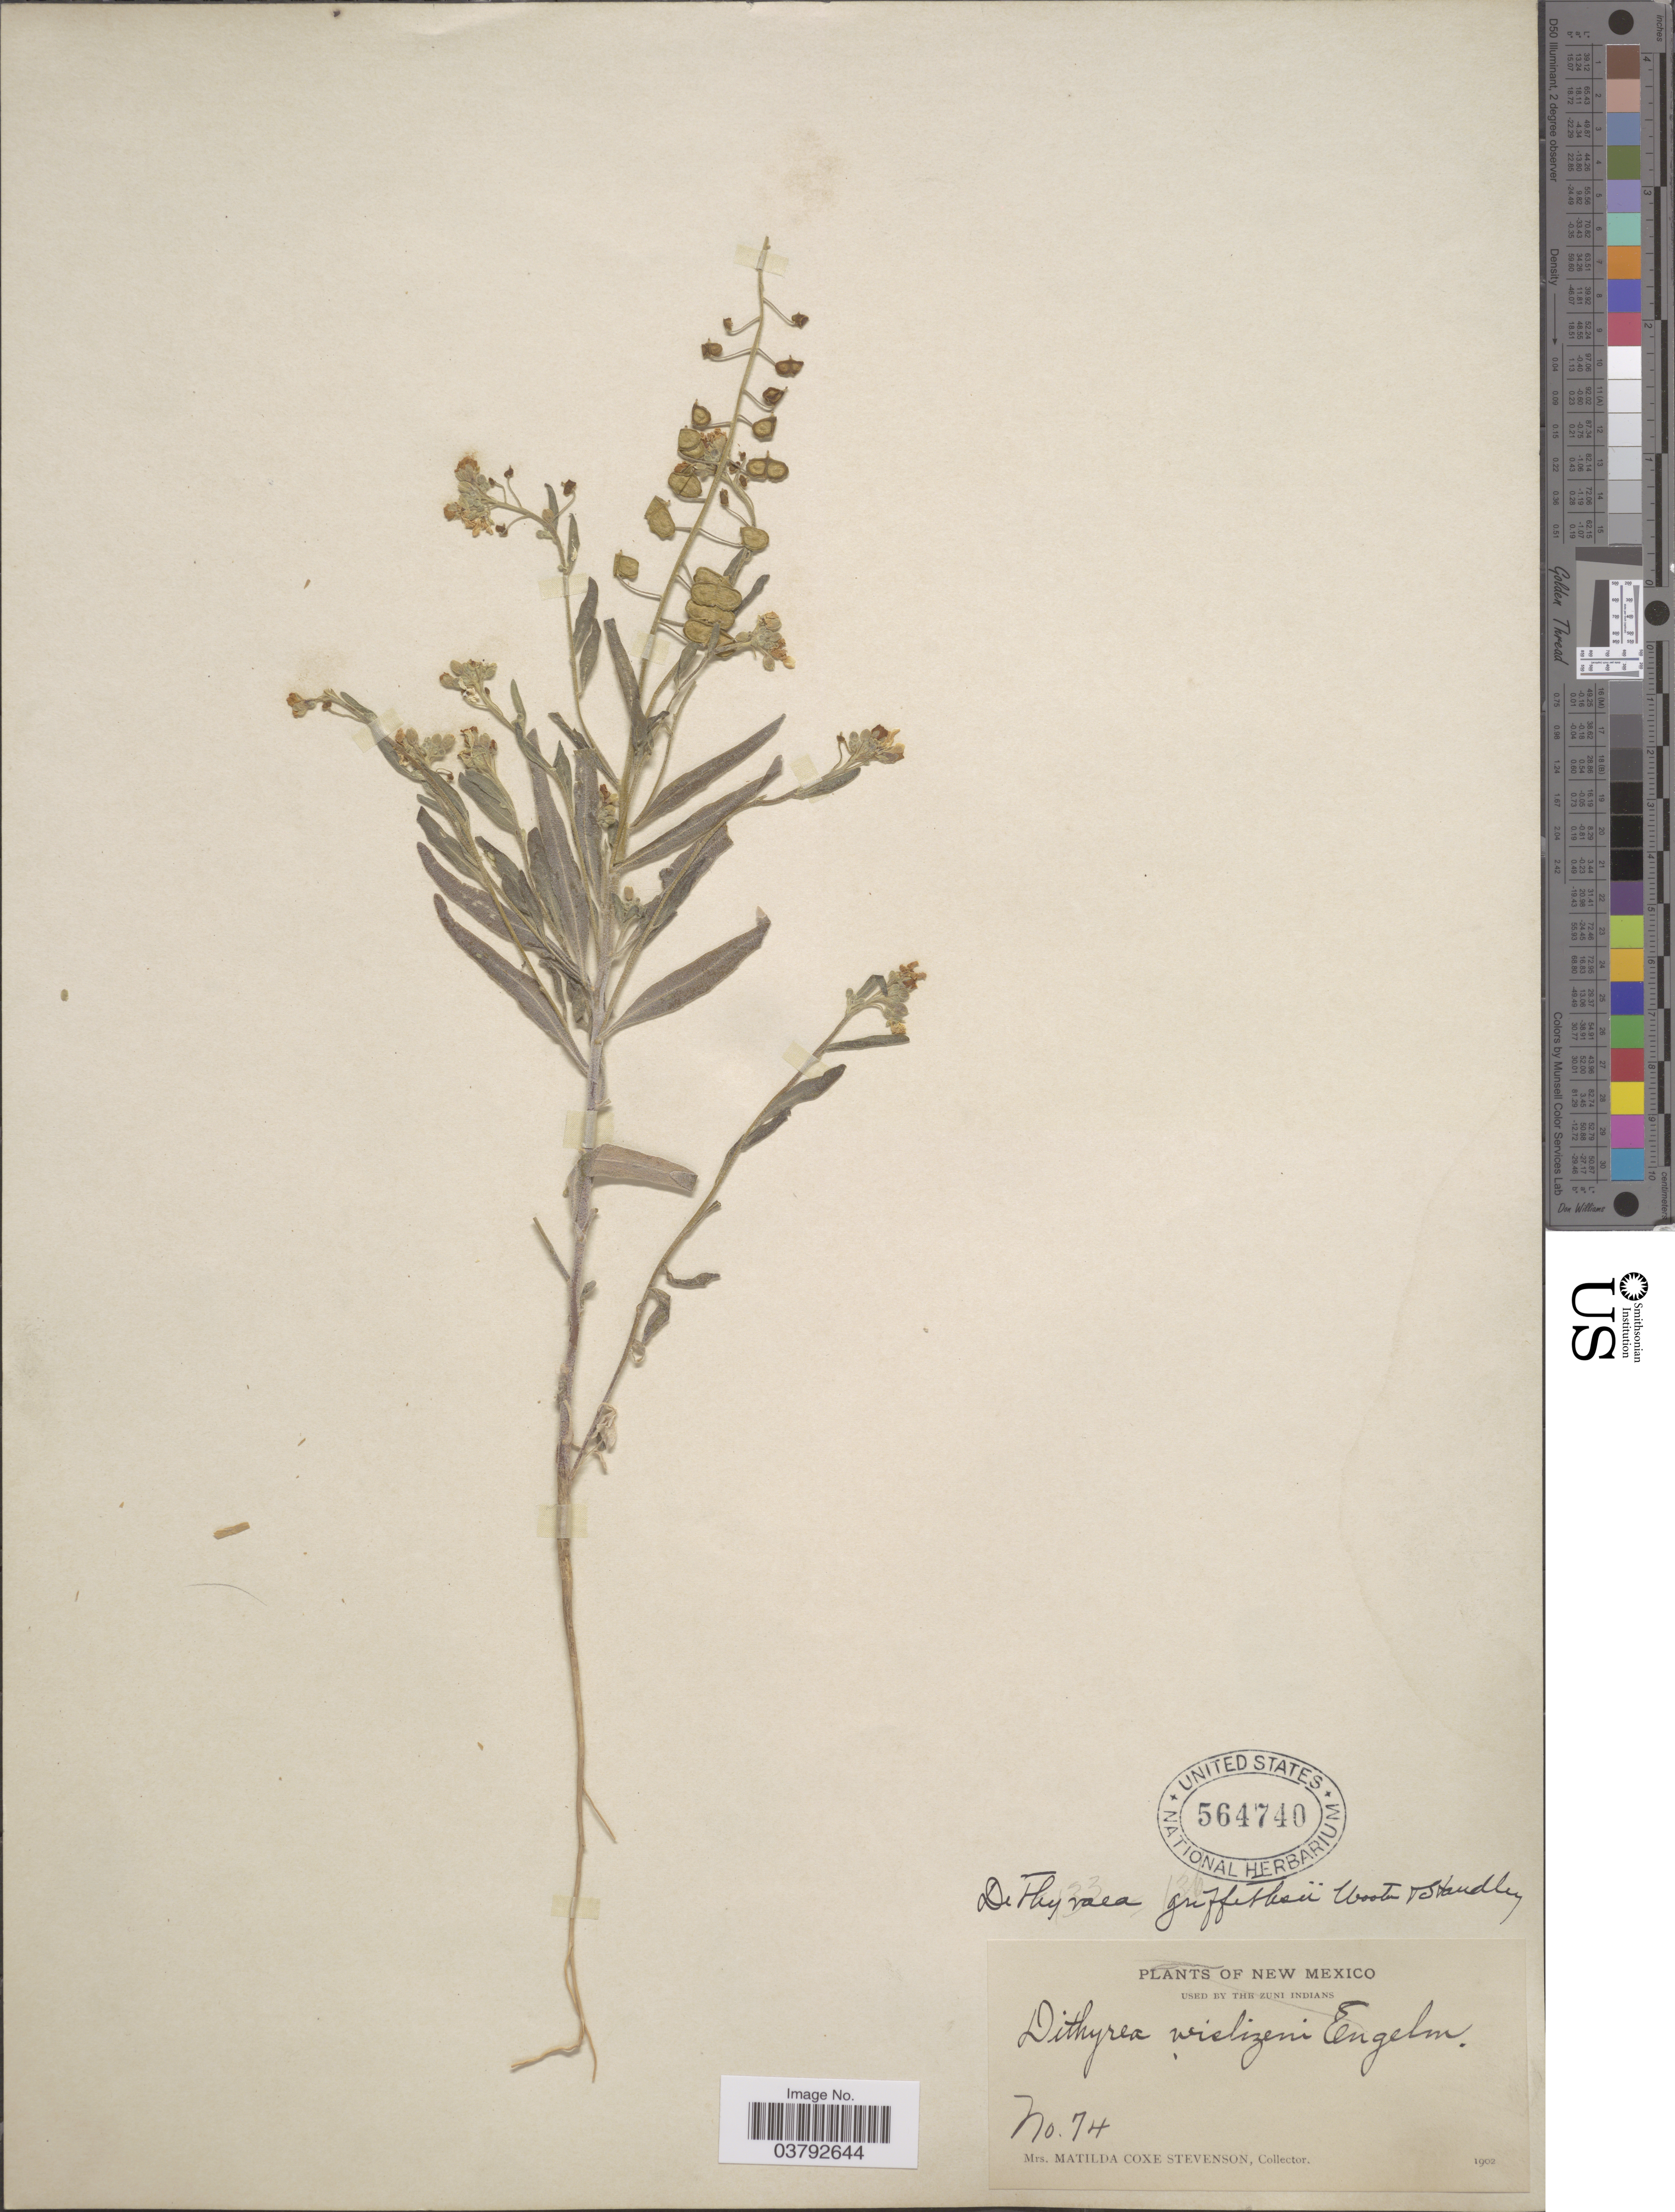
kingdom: Plantae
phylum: Tracheophyta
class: Magnoliopsida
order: Brassicales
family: Brassicaceae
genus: Dithyrea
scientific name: Dithyrea wislizeni var. griffithsii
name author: (Wooton & Standl.) Payson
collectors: M. Stevenson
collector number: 74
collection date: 1902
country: United States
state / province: New Mexico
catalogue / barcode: US 564740